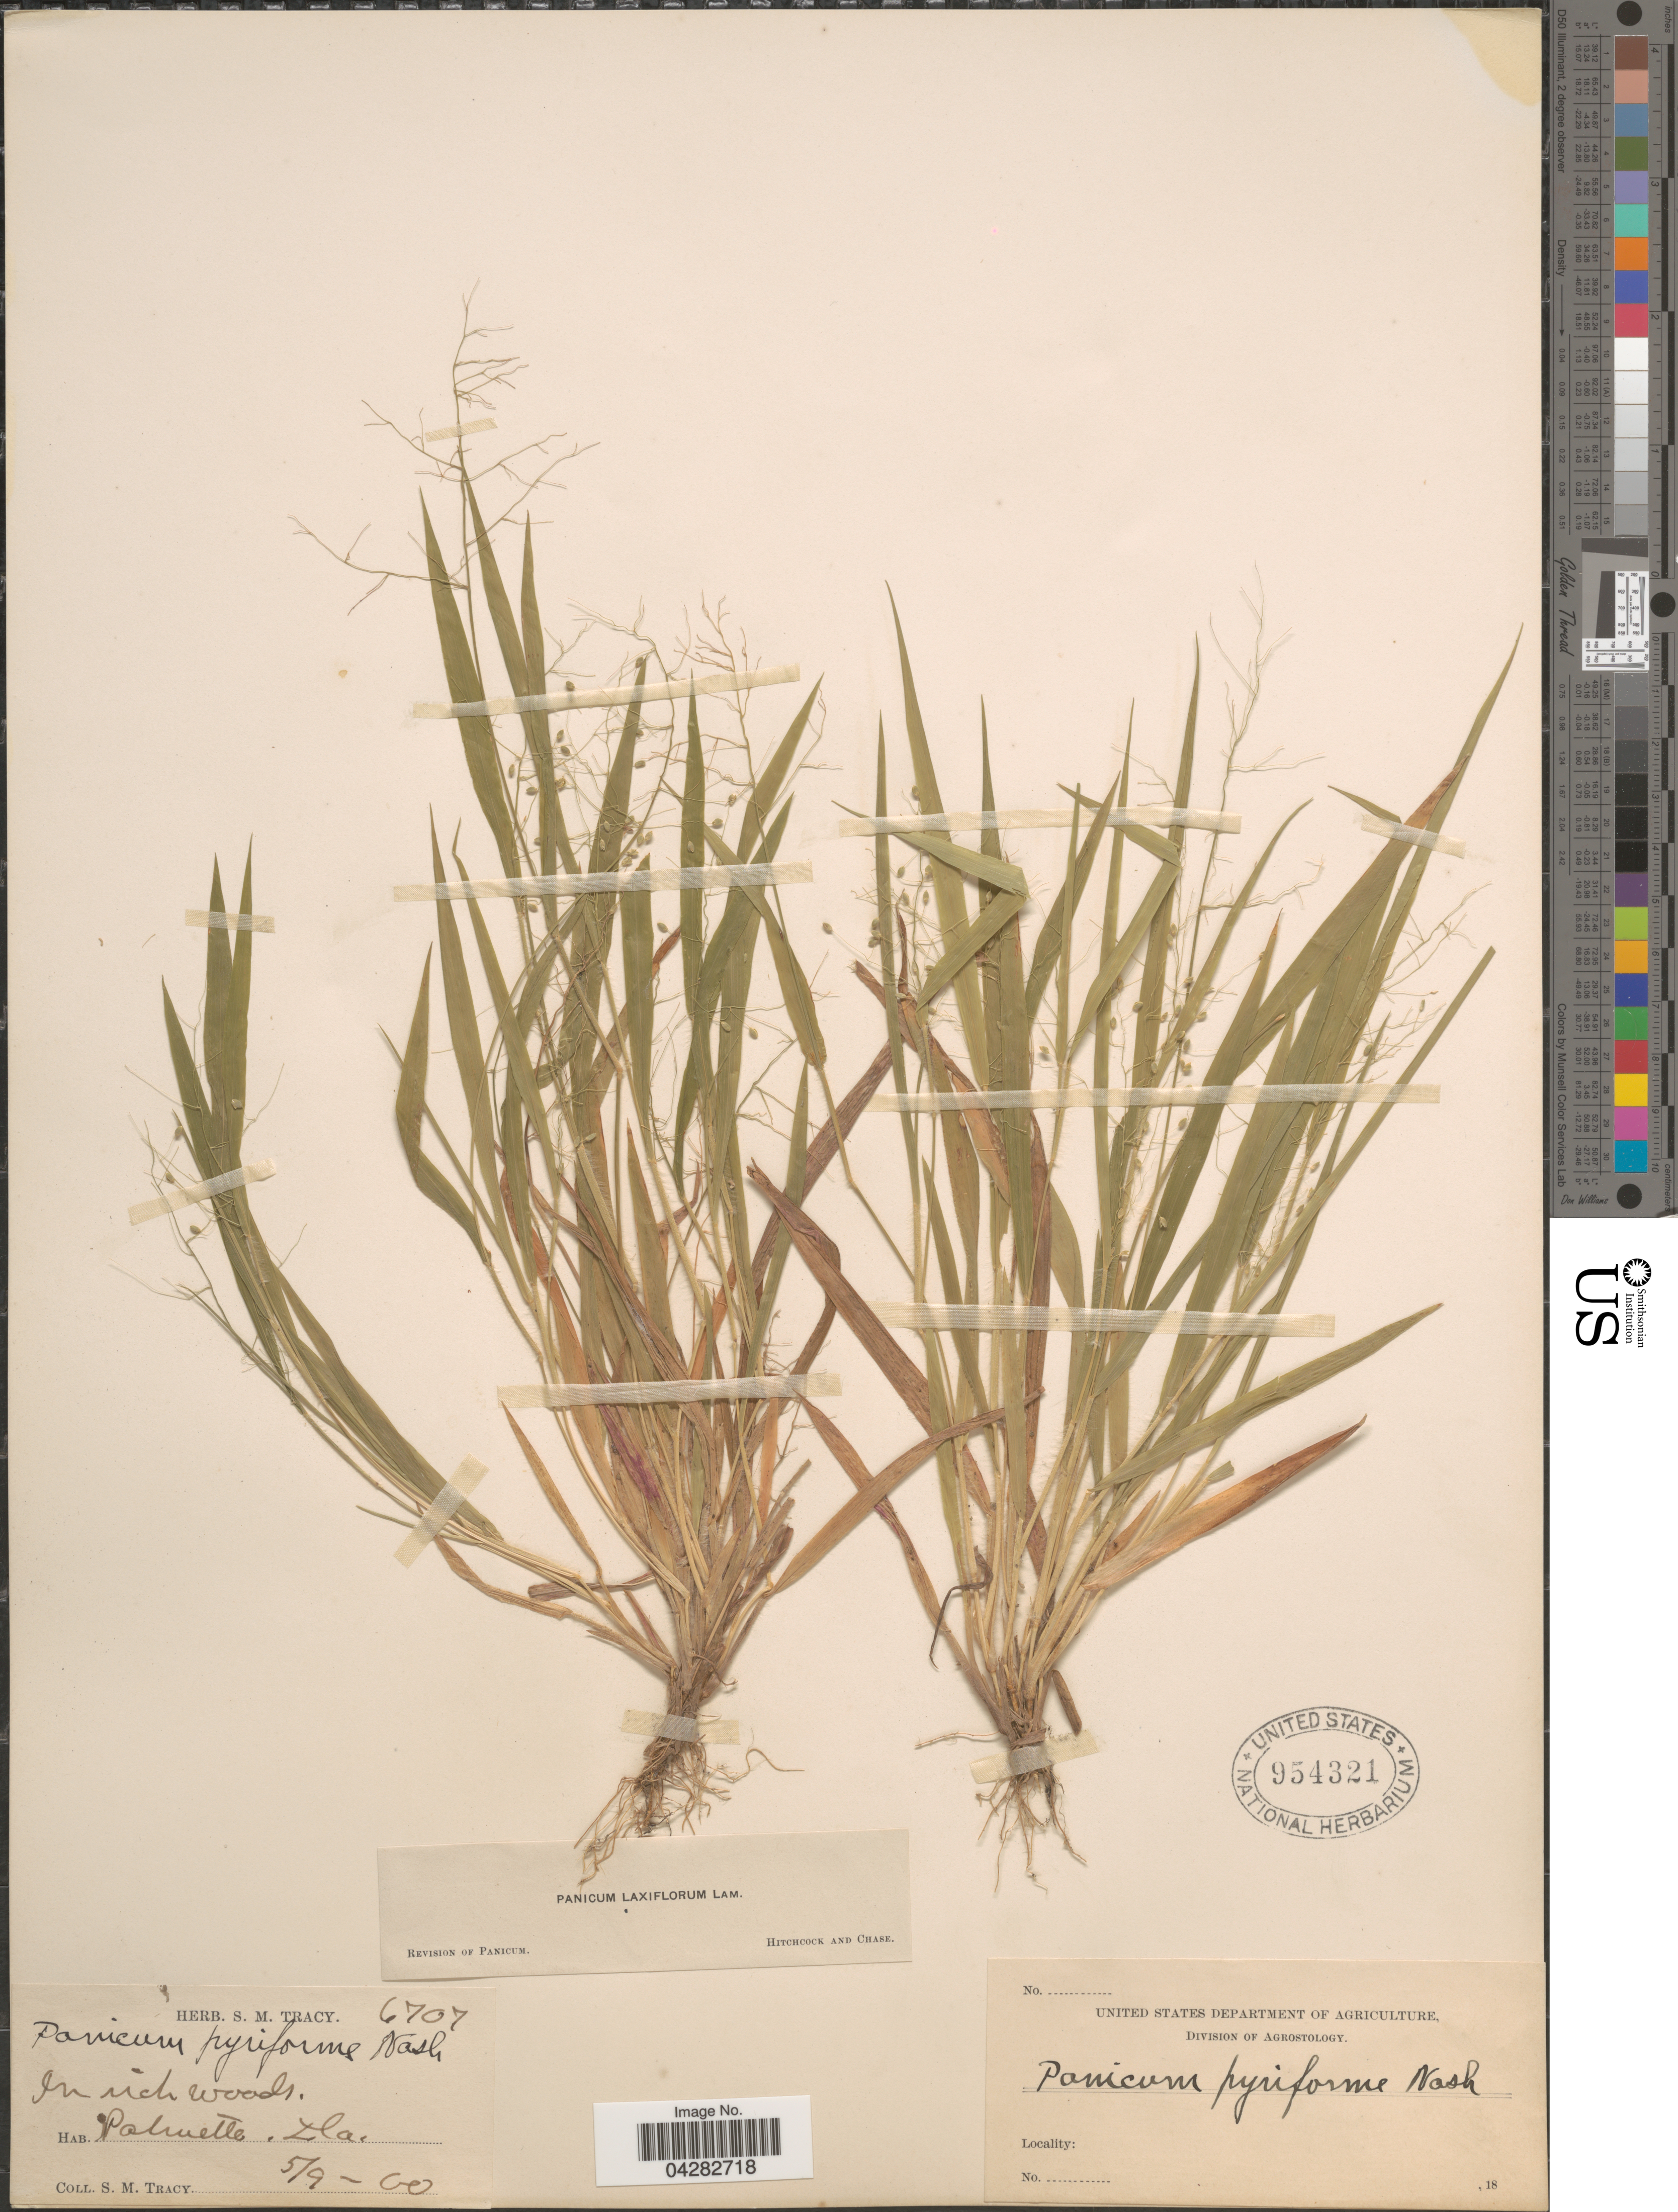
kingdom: Plantae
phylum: Tracheophyta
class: Liliopsida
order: Poales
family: Poaceae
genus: Dichanthelium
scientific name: Dichanthelium laxiflorum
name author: (Lam.) Gould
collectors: S. M. Tracy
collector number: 6707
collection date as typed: Transcribed d/m/y: 9/5/0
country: United States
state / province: Florida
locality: Palmetto.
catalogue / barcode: US 954321